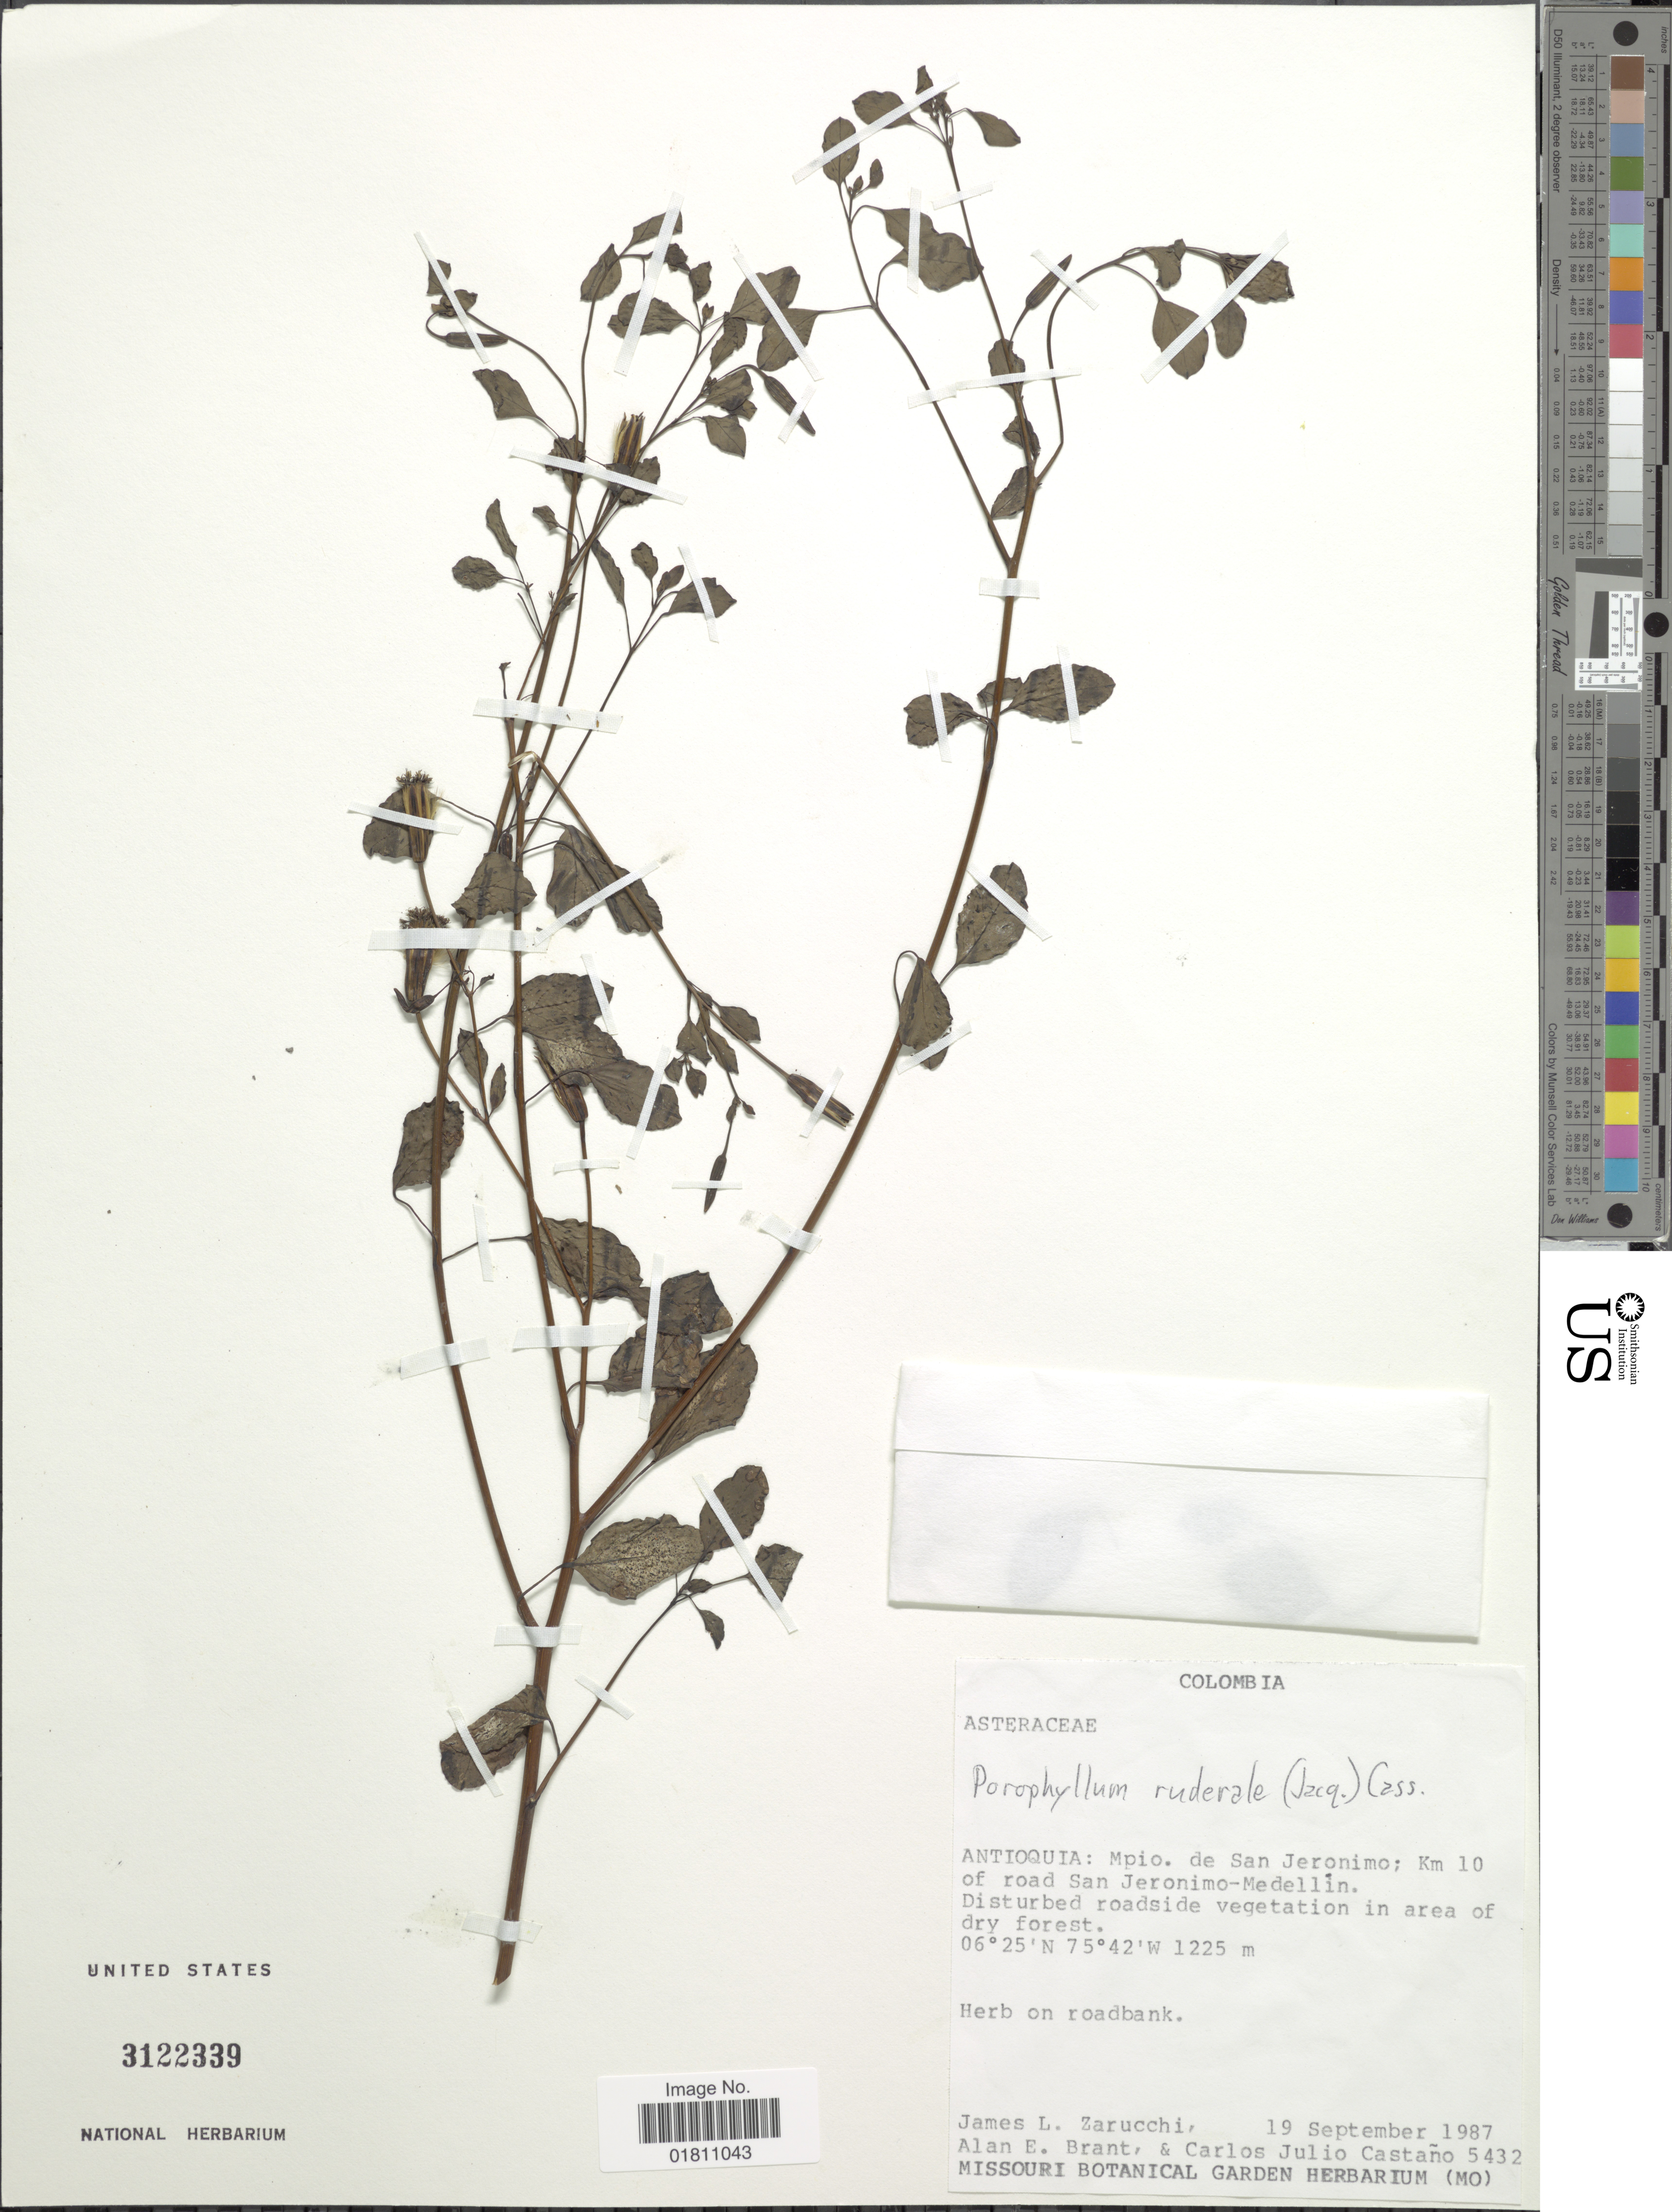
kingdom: Plantae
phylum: Tracheophyta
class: Magnoliopsida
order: Asterales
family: Asteraceae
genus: Porophyllum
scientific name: Porophyllum ruderale subsp. ruderale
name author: (Jacq.) Cass.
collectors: J. L. Zarucchi, A. Brant & C. Castaño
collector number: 5432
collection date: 1987-09-19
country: Colombia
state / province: Antioquia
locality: Mpio de San Jeronimo; Km 10 of road San Jeronimo; Km 10 of road San Jeronimo-Medellín. Disturbed roadside vegetation in area of dry forest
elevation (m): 1225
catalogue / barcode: US 3122339